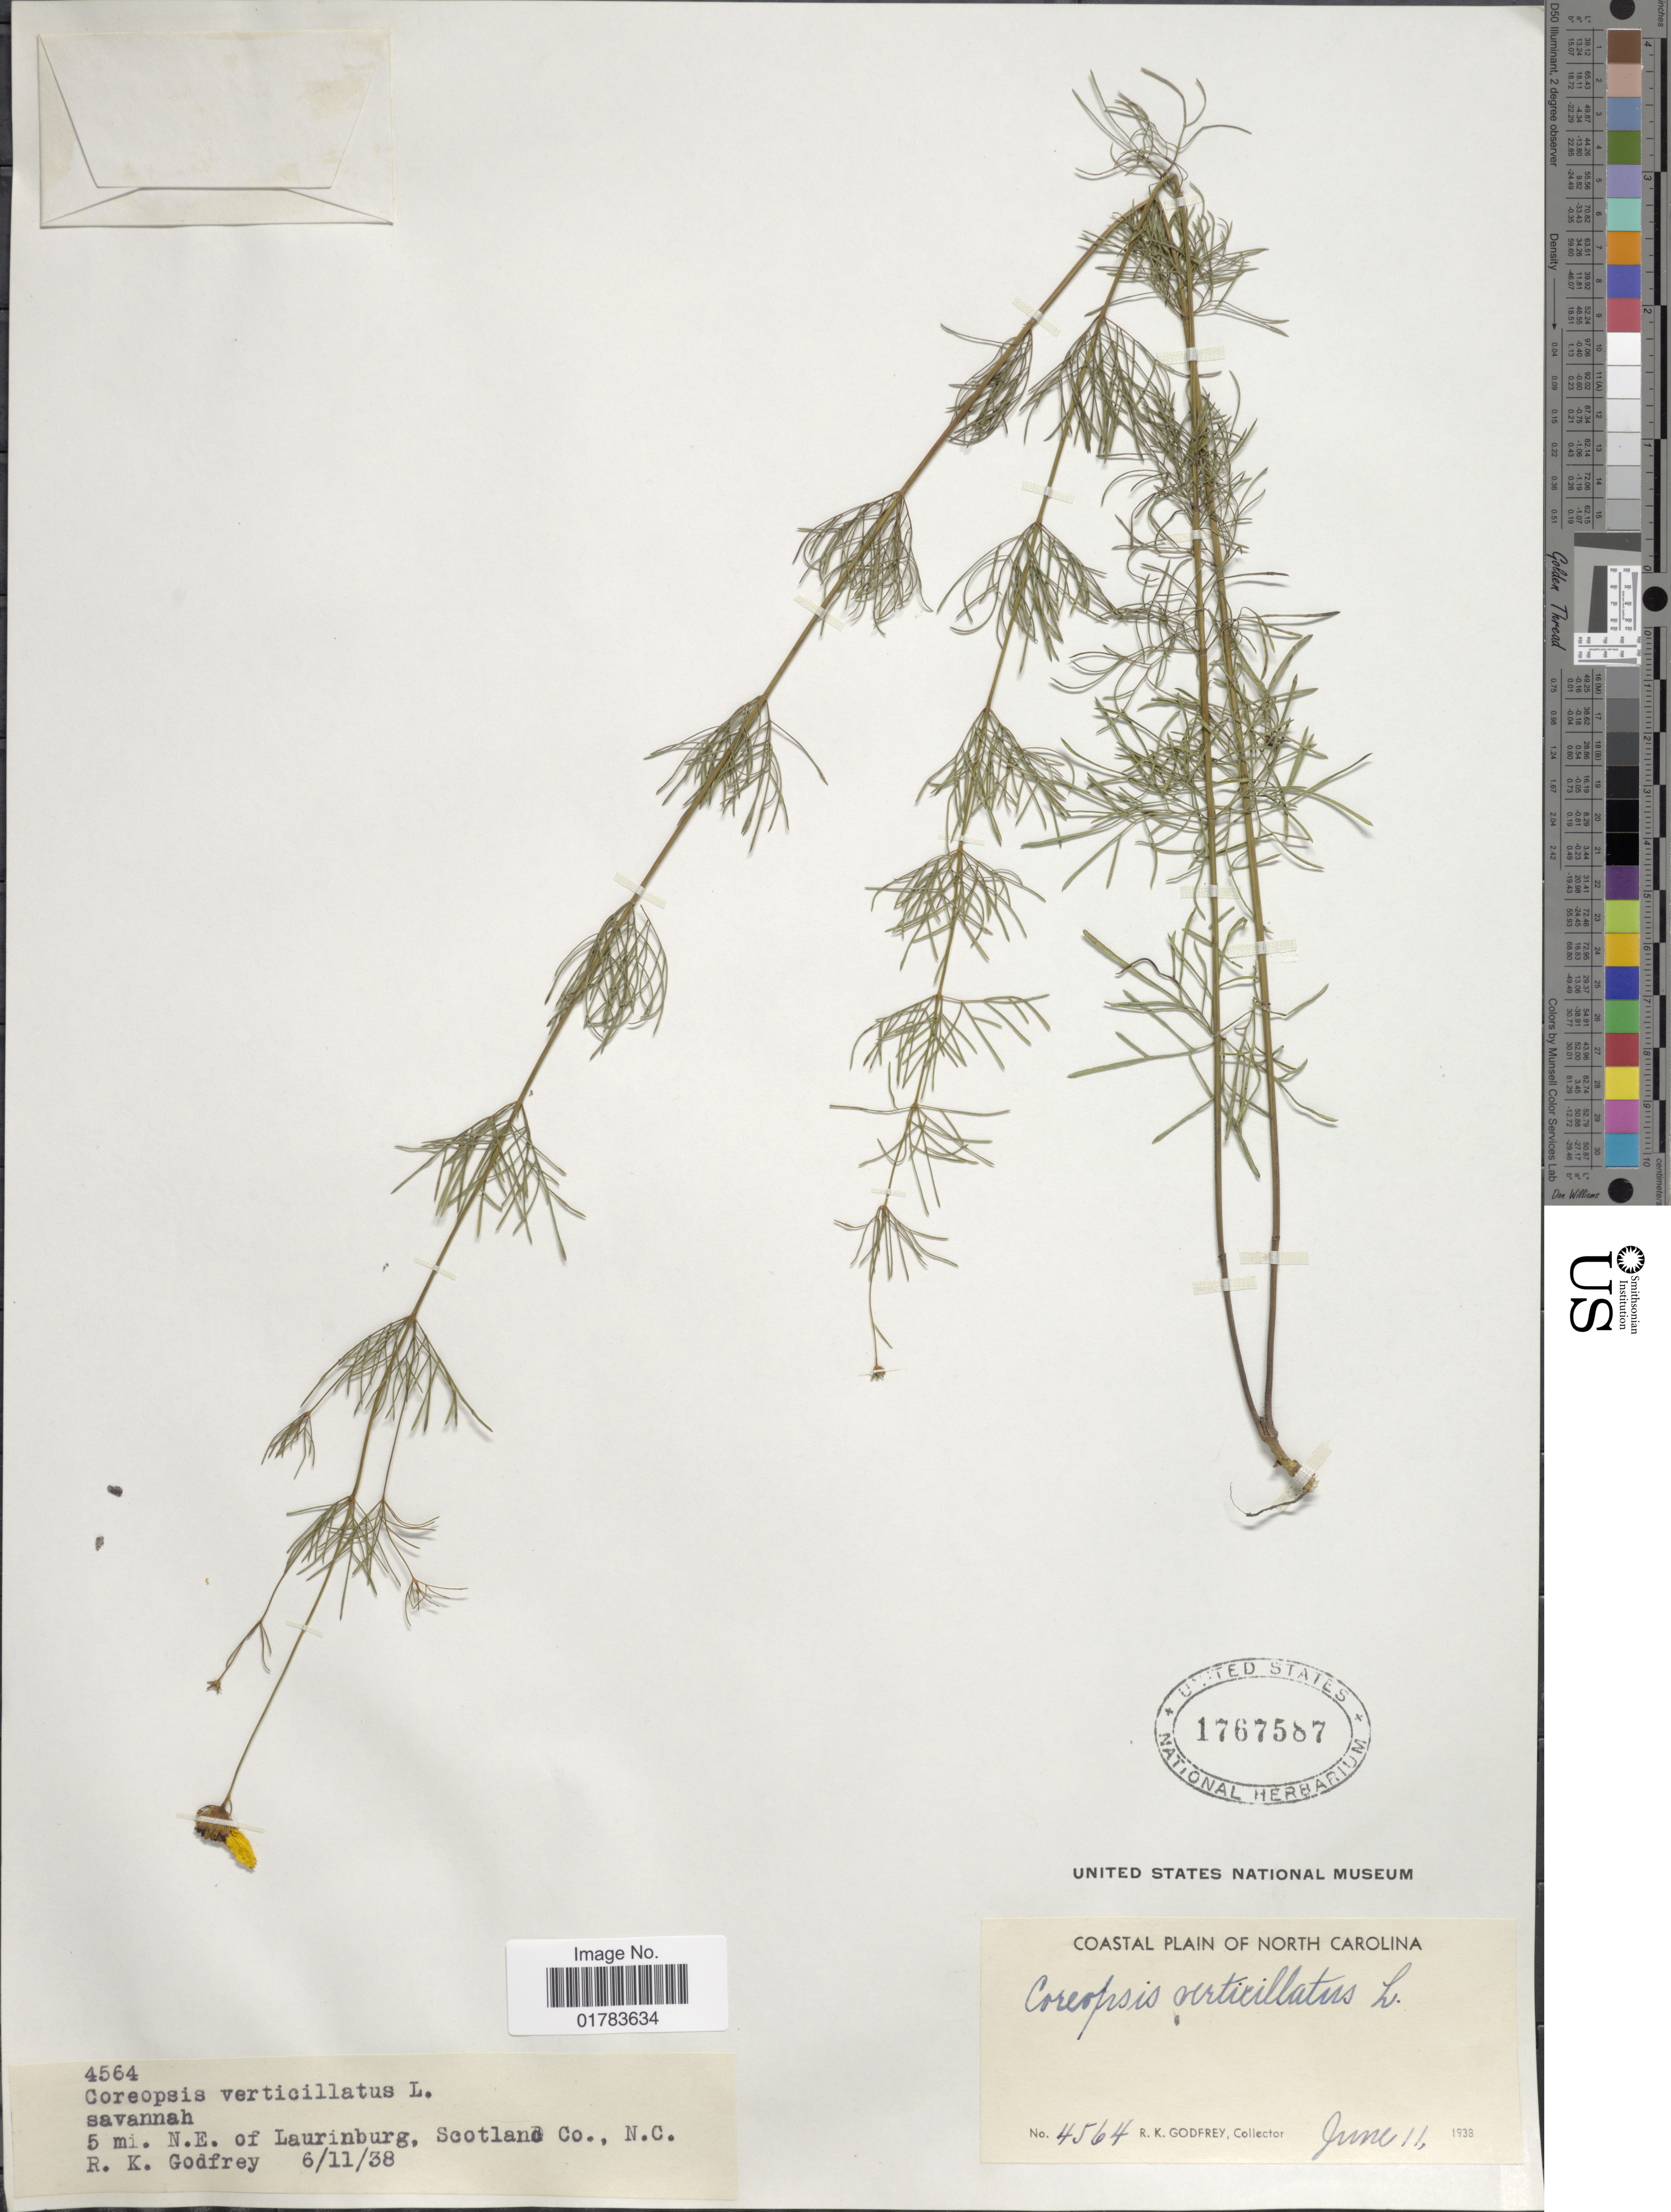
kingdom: Plantae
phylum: Tracheophyta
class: Magnoliopsida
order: Asterales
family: Asteraceae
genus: Coreopsis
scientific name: Coreopsis verticillata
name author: L.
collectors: R. K. Godfrey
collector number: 4564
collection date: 1938-06-11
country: United States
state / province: North Carolina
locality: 5 mi. N.E. of Laurinburg, Scotland Co.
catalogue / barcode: US 1767587